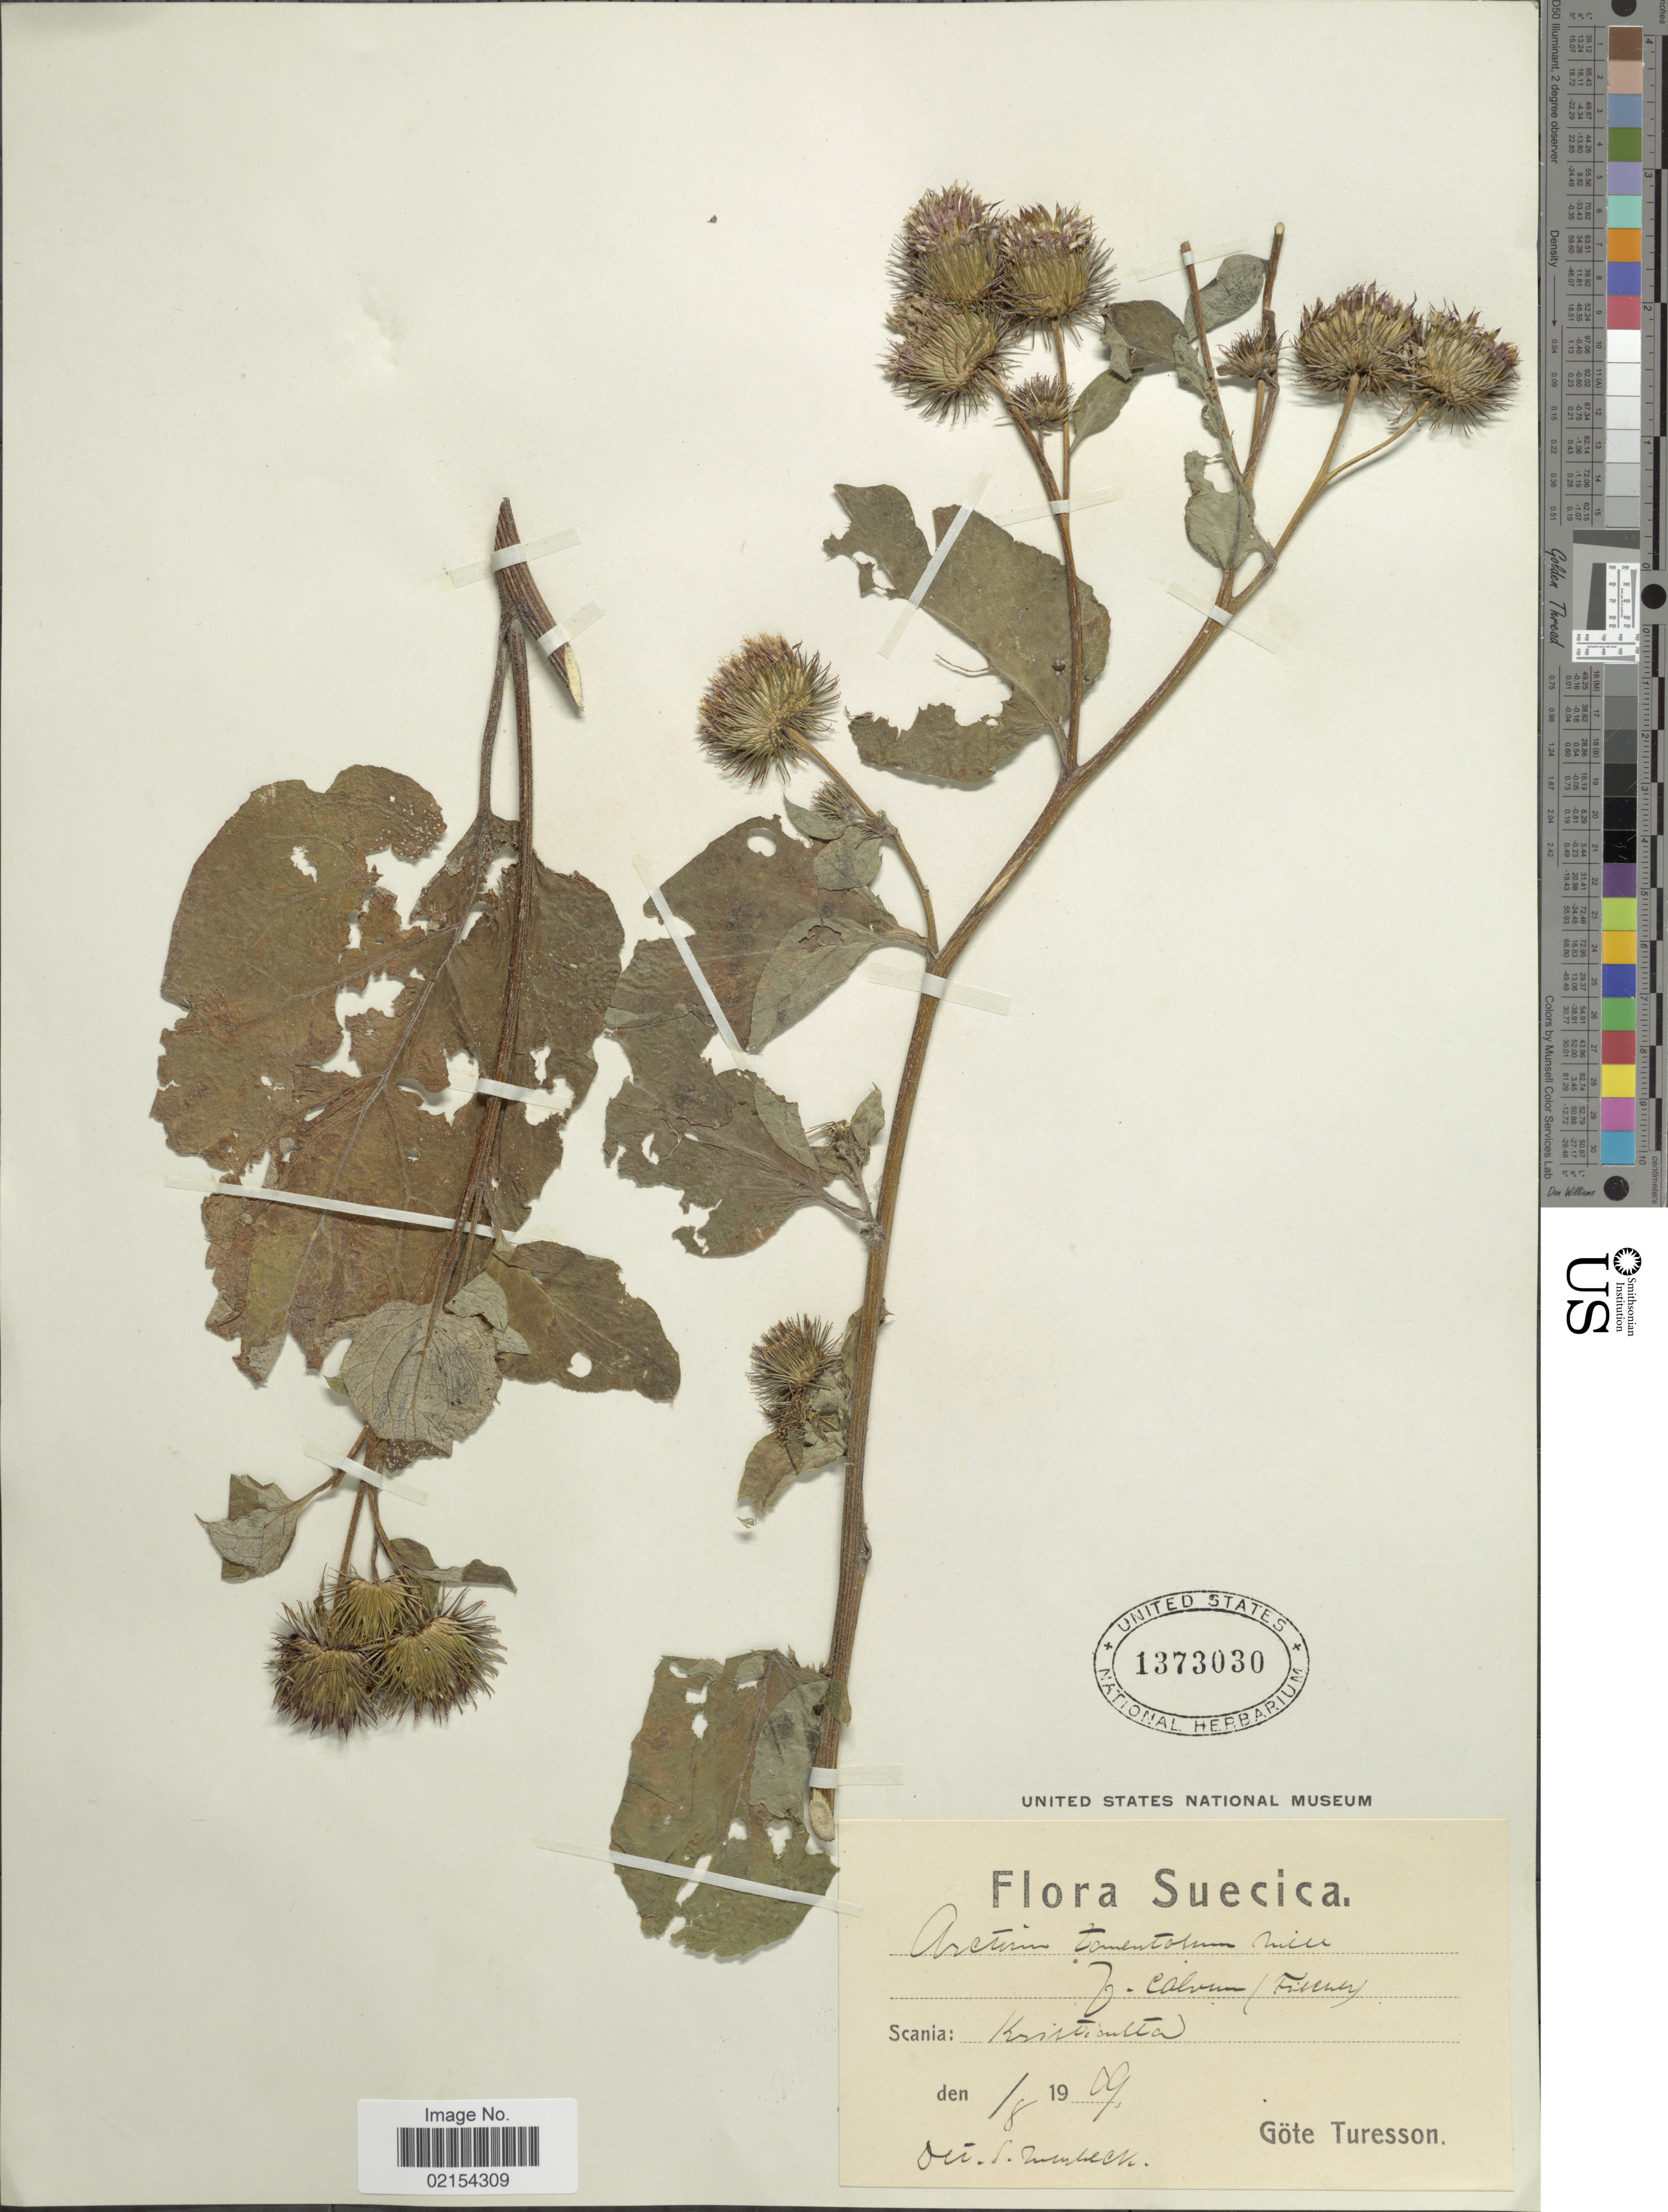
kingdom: Plantae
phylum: Tracheophyta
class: Magnoliopsida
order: Asterales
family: Asteraceae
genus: Arctium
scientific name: Arctium tomentosum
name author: Mill.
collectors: G. Turesson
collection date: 1909-08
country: Sweden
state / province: Skåne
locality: Scania: Kristianstad.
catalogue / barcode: US 1373030